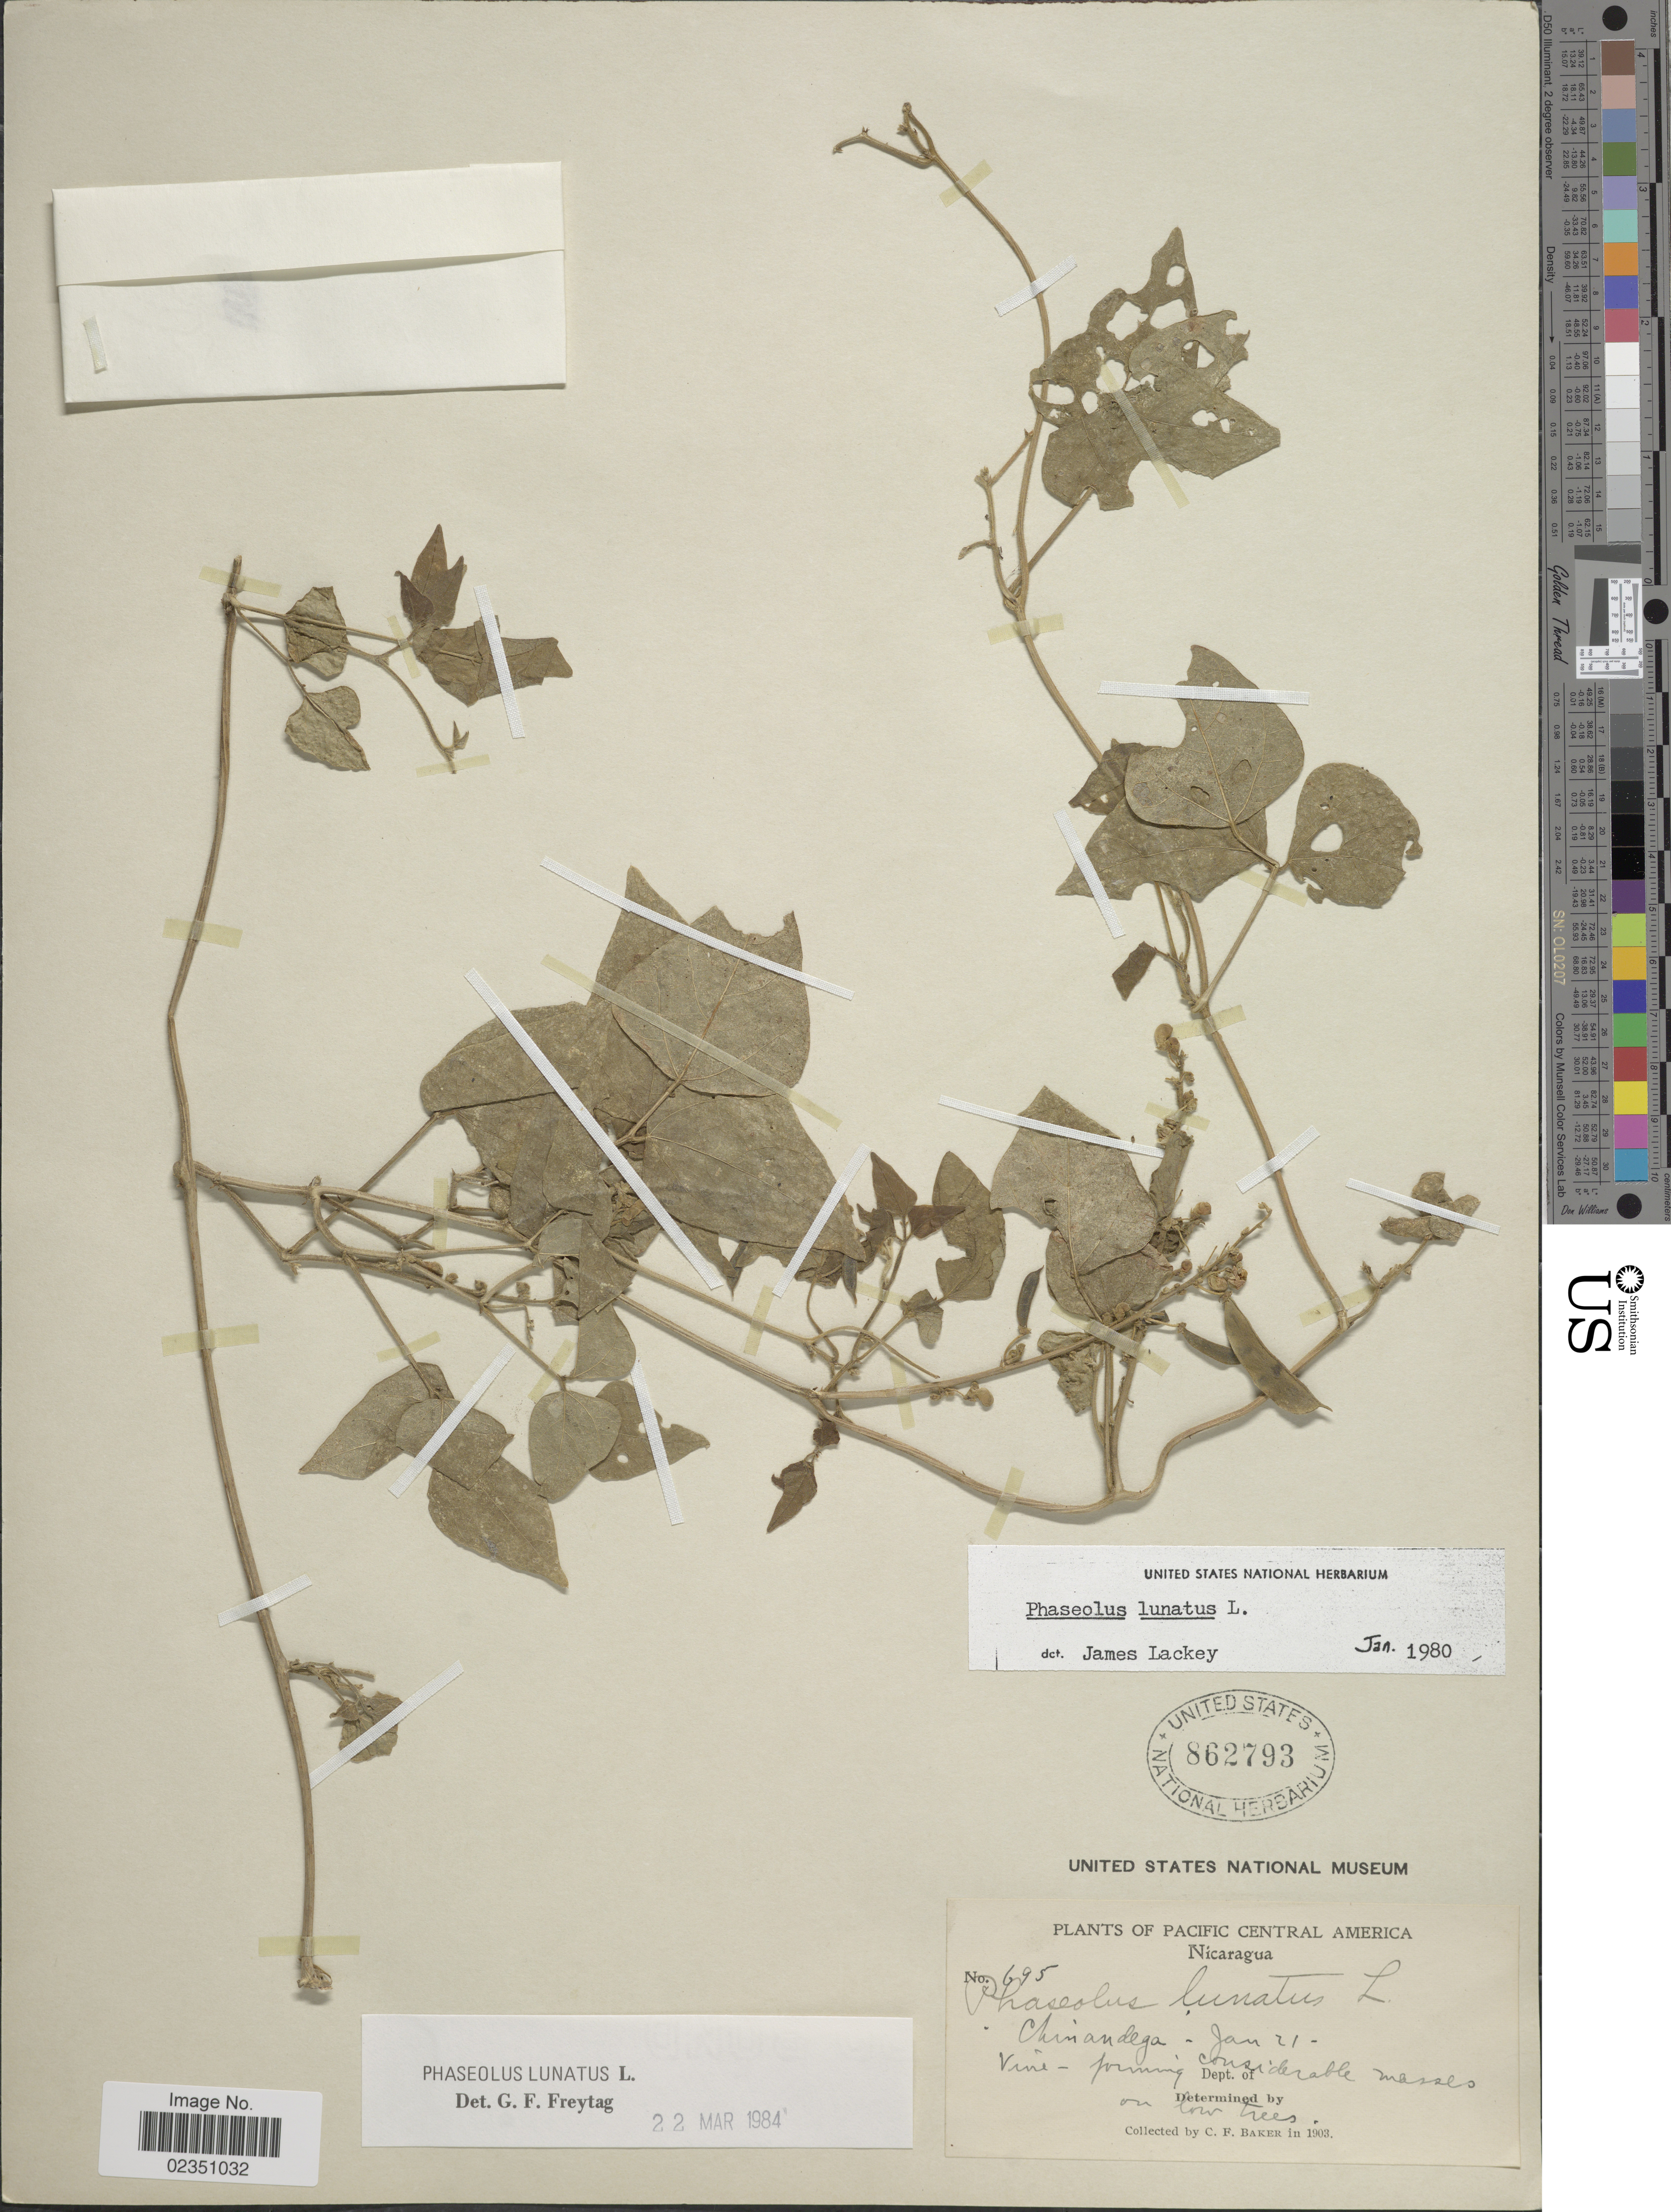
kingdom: Plantae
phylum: Tracheophyta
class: Magnoliopsida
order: Fabales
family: Fabaceae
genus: Phaseolus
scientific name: Phaseolus lunatus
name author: L.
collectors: C. F. Baker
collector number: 695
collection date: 1903-01-21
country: Nicaragua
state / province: Chinandega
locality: Pacific Central America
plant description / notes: Removed "Dept. of Vine-forming considerable masses, on low trees" from Precise Locality field.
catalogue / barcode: US 862793